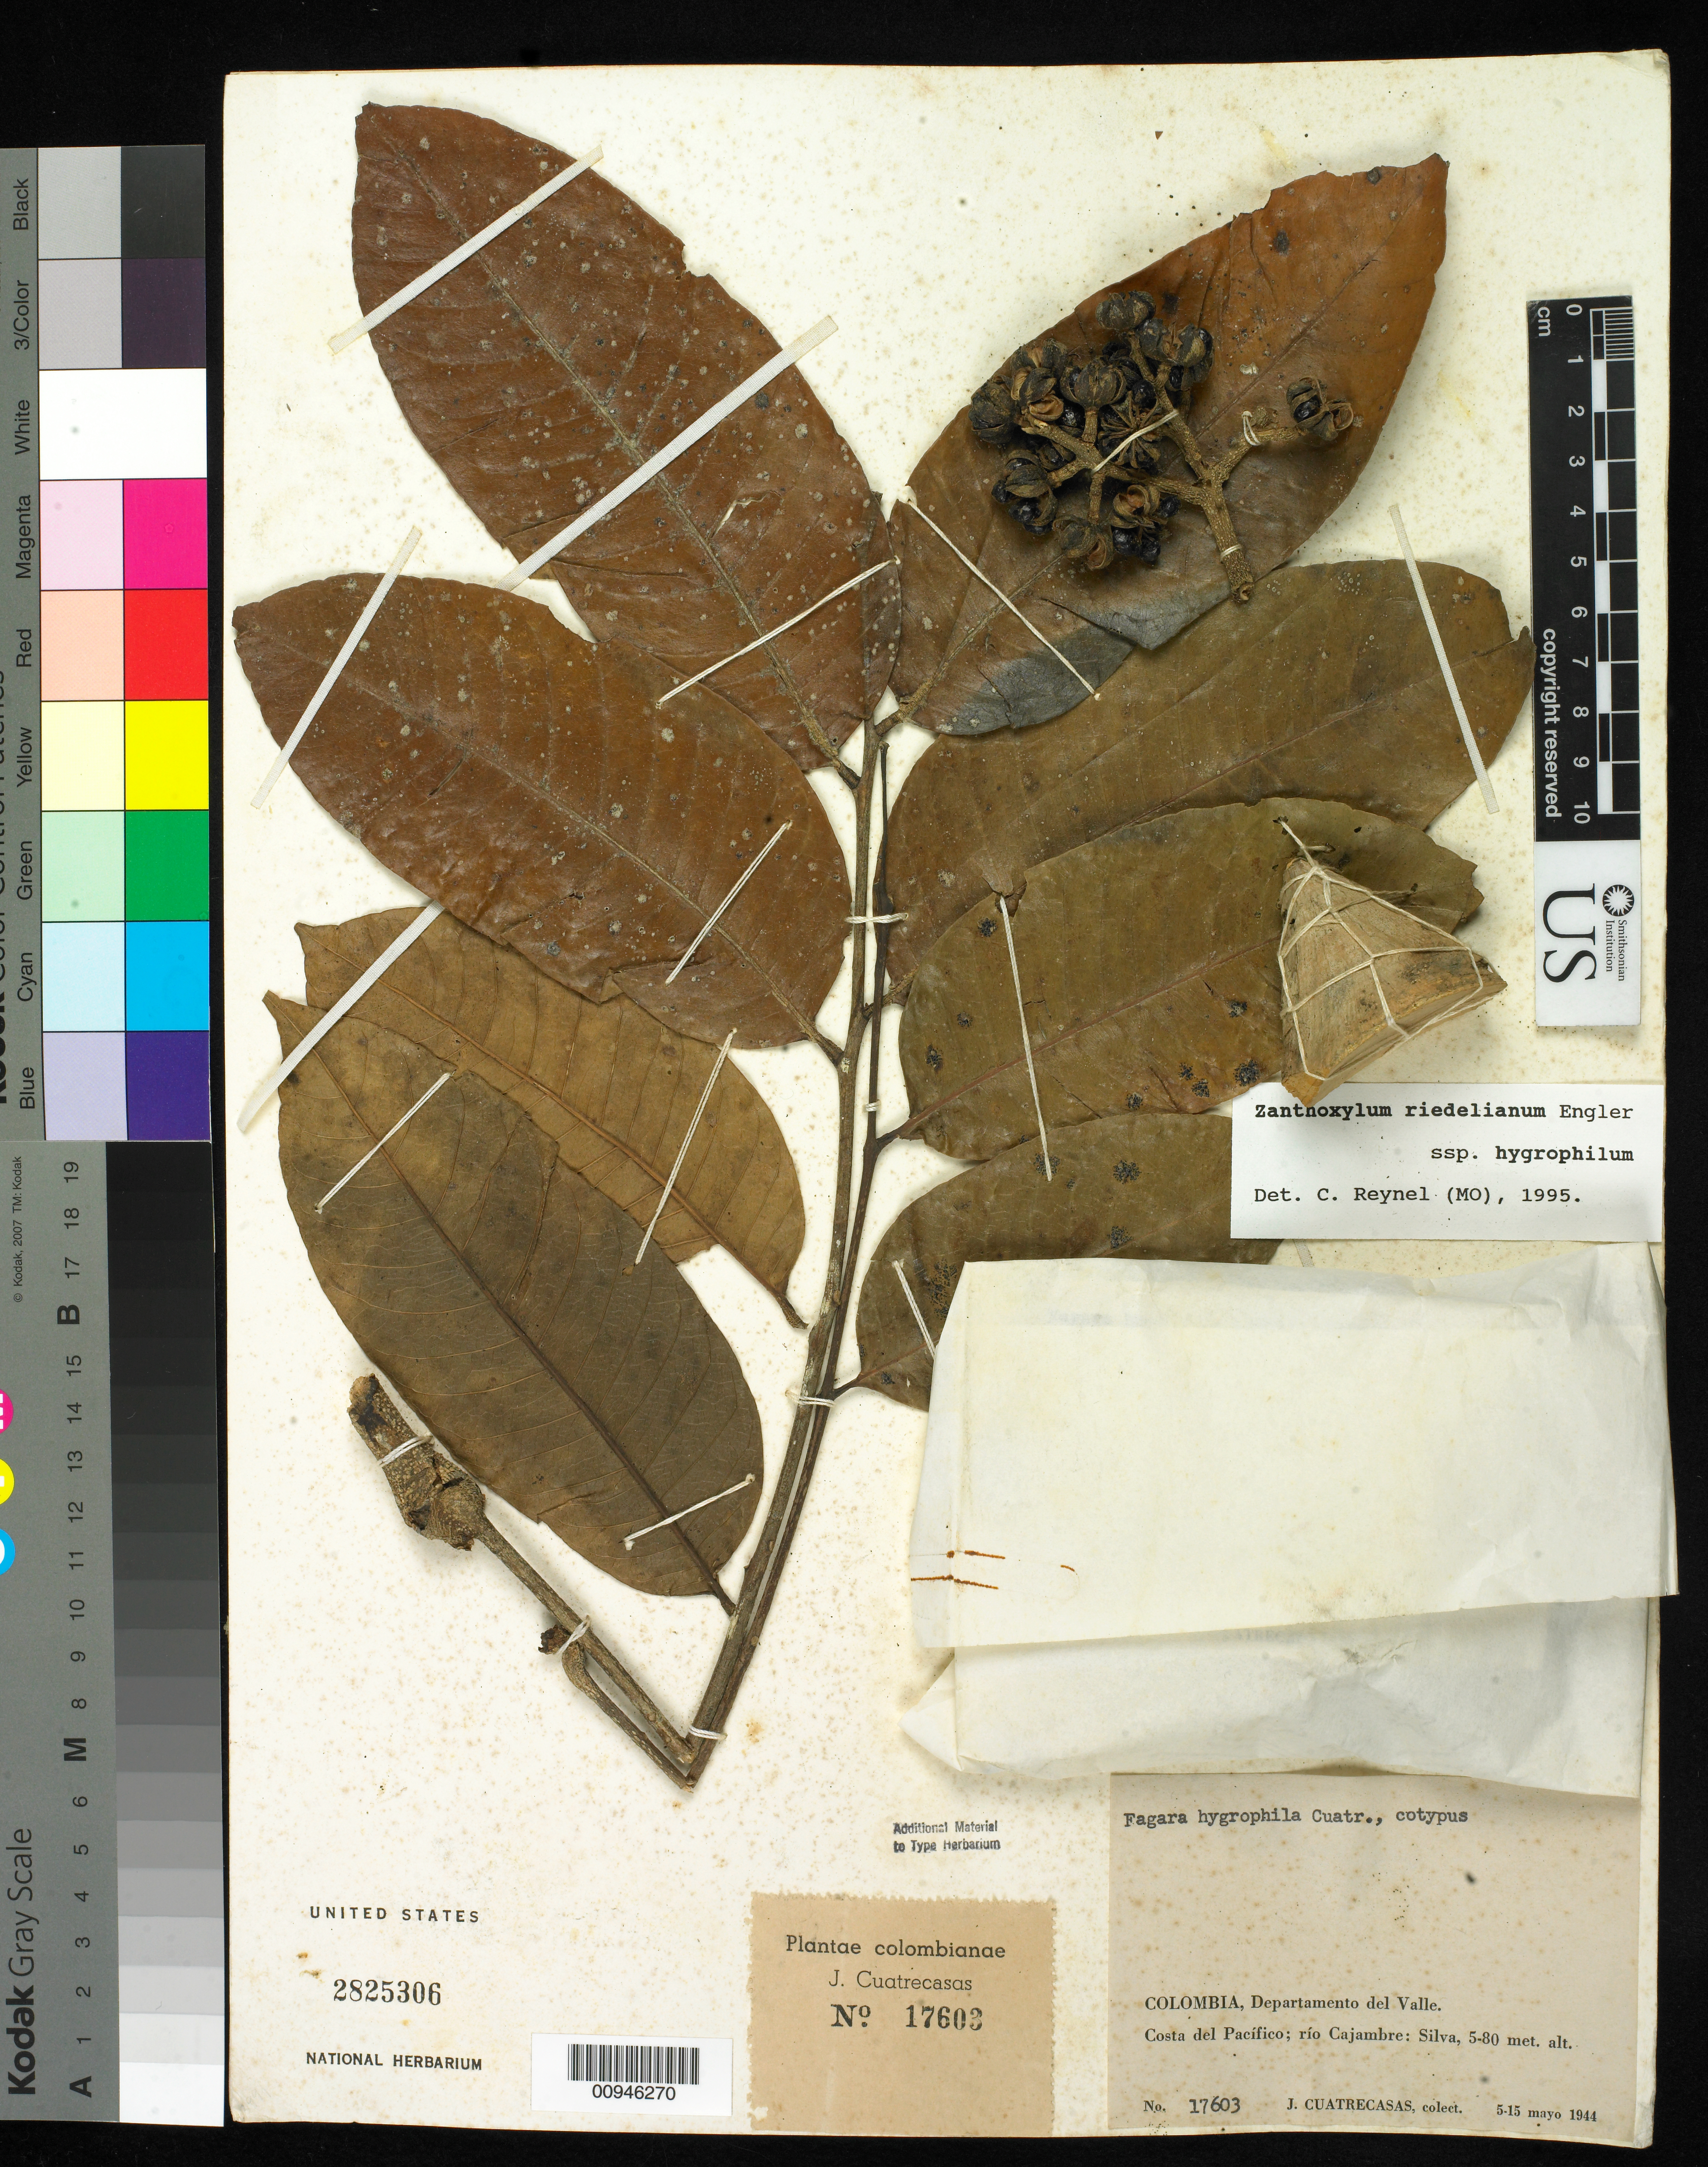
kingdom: Plantae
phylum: Tracheophyta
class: Magnoliopsida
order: Sapindales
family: Rutaceae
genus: Zanthoxylum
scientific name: Zanthoxylum riedelianum subsp. hygrophilum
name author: (Cuatrec.) Reynel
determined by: Reynel, Carlos A., (MO), Missouri Botanical Garden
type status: Paratype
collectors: J. Cuatrecasas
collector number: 17603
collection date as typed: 05 May 1944 to 15 May 1944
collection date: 1944-05-05/1944-05-15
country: Colombia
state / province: Valle del Cauca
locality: Costa del Pacifico, Rio Cajambre, Silva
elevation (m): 5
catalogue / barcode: US 2825306